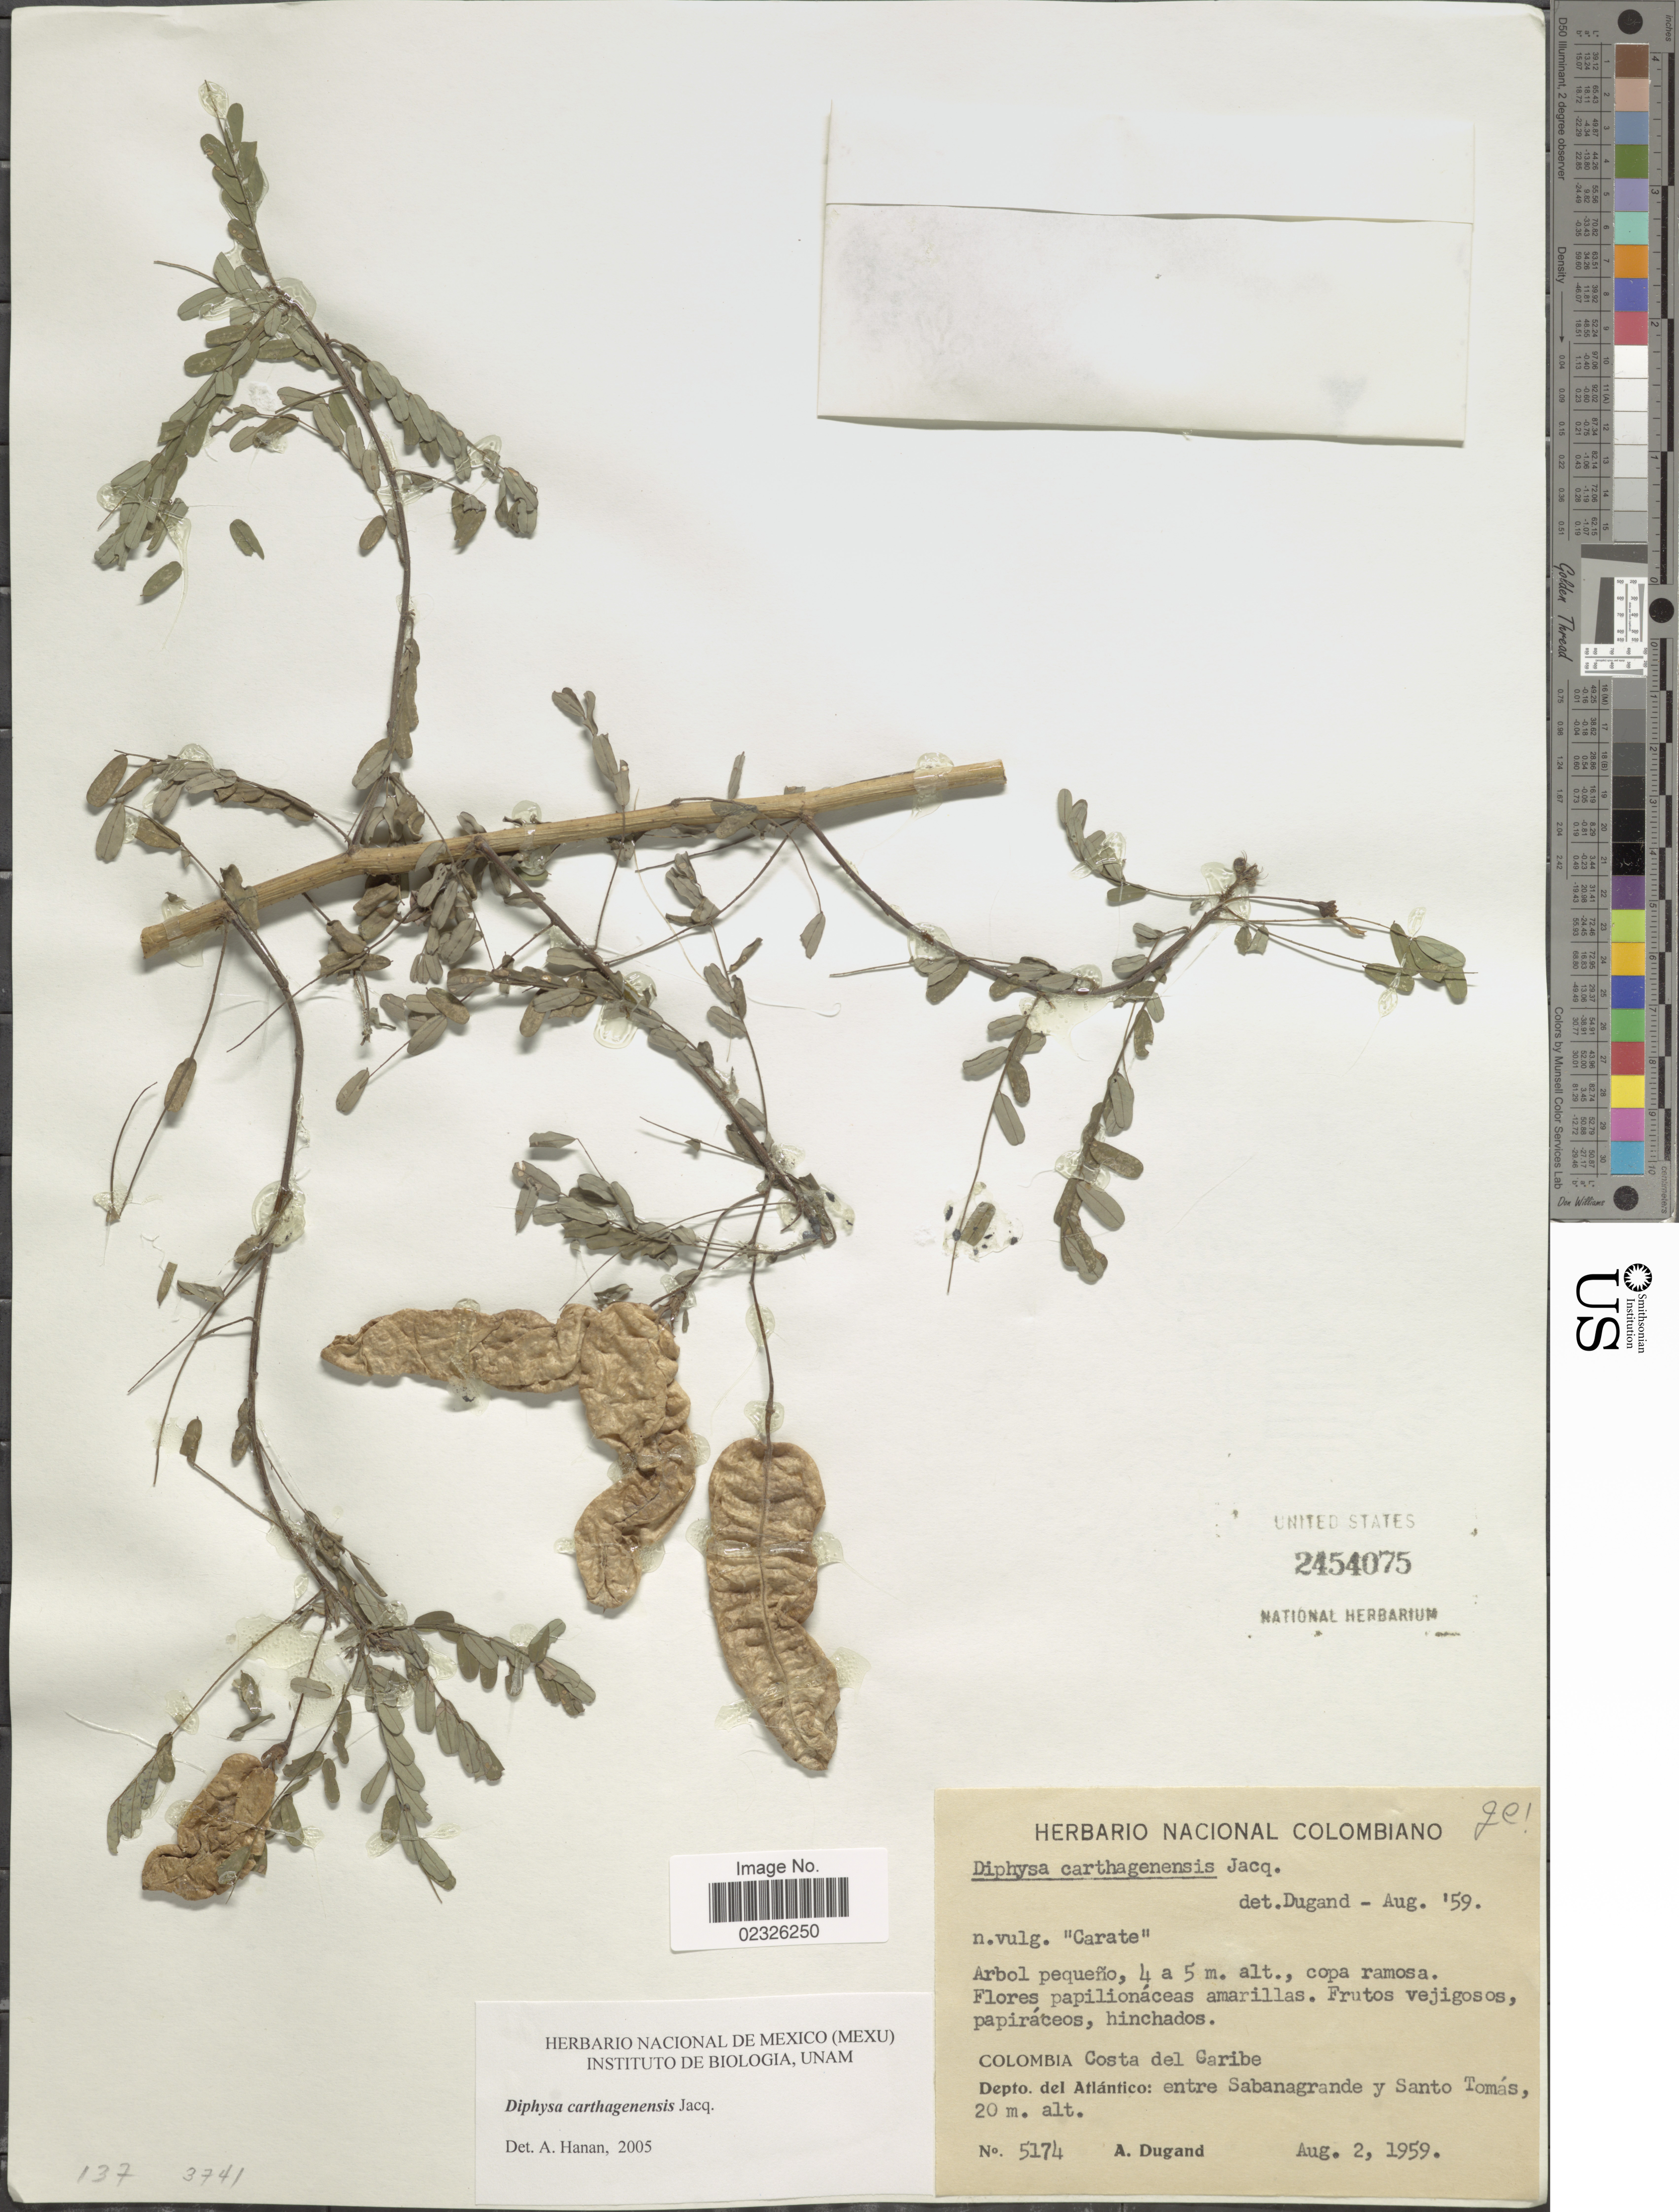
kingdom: Plantae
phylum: Tracheophyta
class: Magnoliopsida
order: Fabales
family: Fabaceae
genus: Diphysa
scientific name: Diphysa carthagenensis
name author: Jacq.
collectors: A. Dugand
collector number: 5174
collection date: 1959-08-02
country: Colombia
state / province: Atlántico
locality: Colombia Costa del Caribe. Depto. del Atlantico: entre Sabanagrande y Santos Tomas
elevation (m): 20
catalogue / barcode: US 2454075